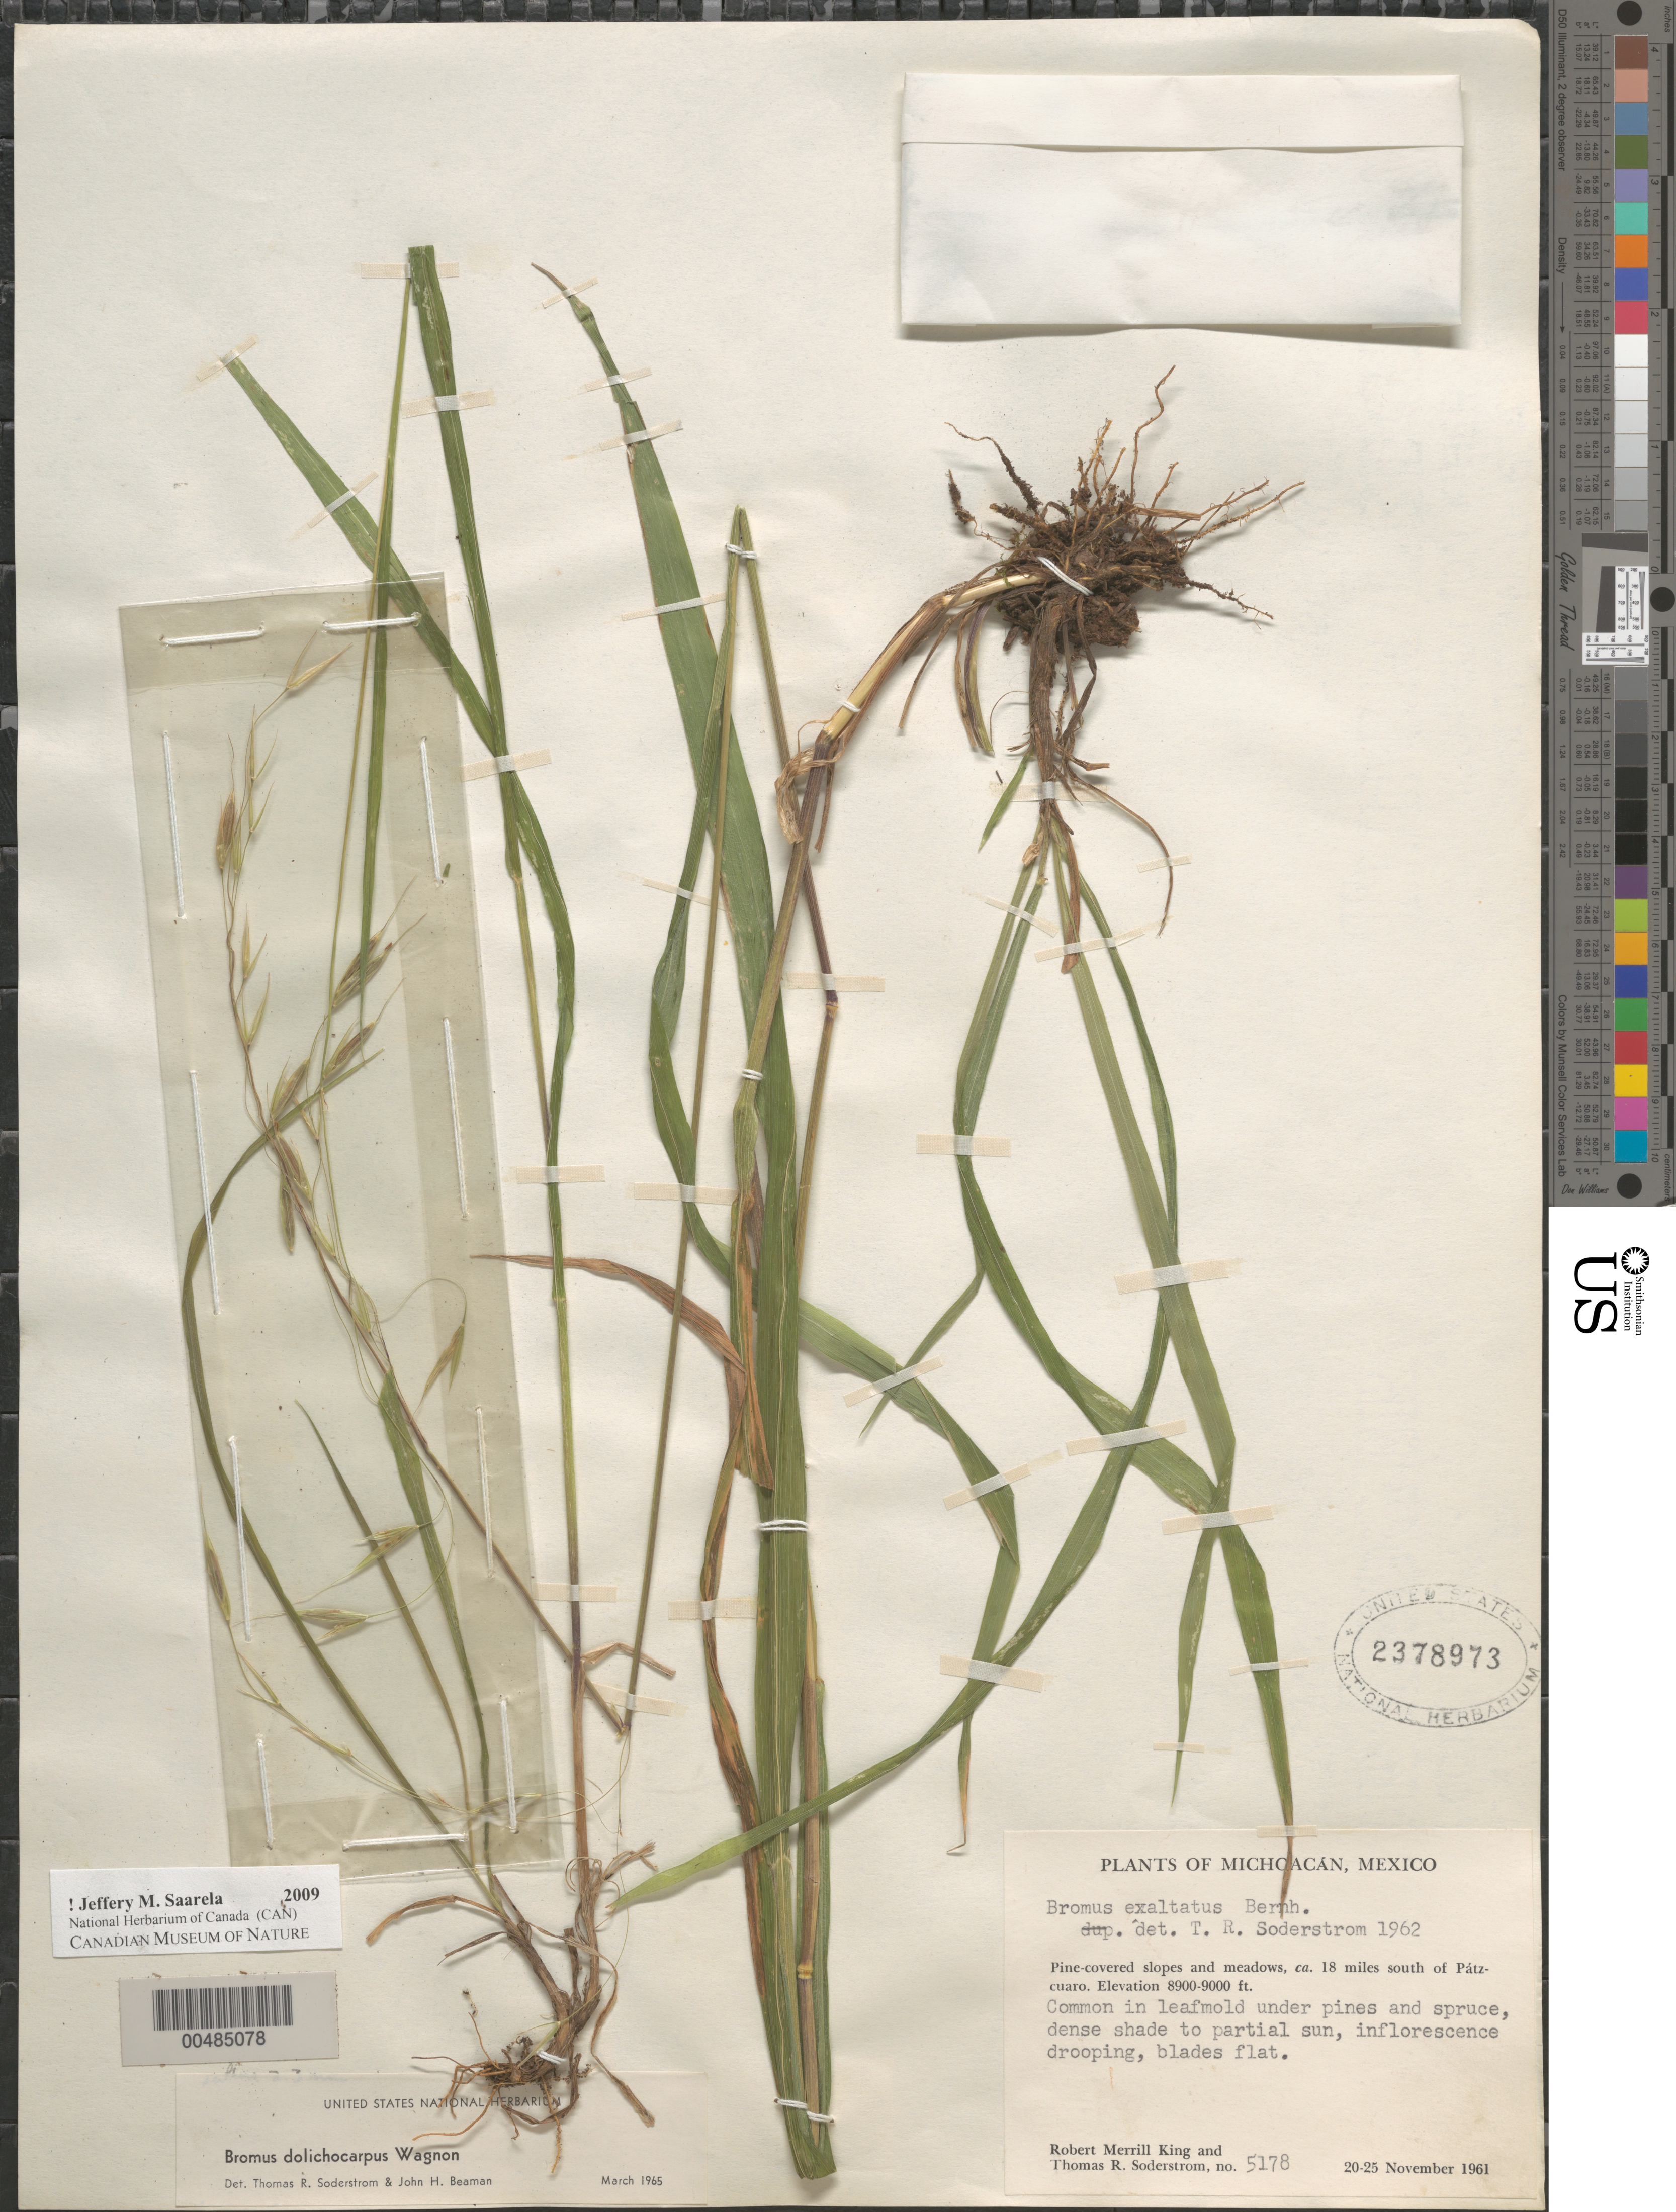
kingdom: Plantae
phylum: Tracheophyta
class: Liliopsida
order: Poales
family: Poaceae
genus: Bromus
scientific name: Bromus dolichocarpus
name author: Wagnon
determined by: Soderstrom, T. R.; Beaman, J. H.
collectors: R. M. King & T. R. Soderstrom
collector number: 5178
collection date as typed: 20 Nov 1961 to 25 Nov 1961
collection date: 1961-11-20/1961-11-25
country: Mexico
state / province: Michoacán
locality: About 18 mi S of Patzcuaro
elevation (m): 2713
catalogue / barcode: US 2378973